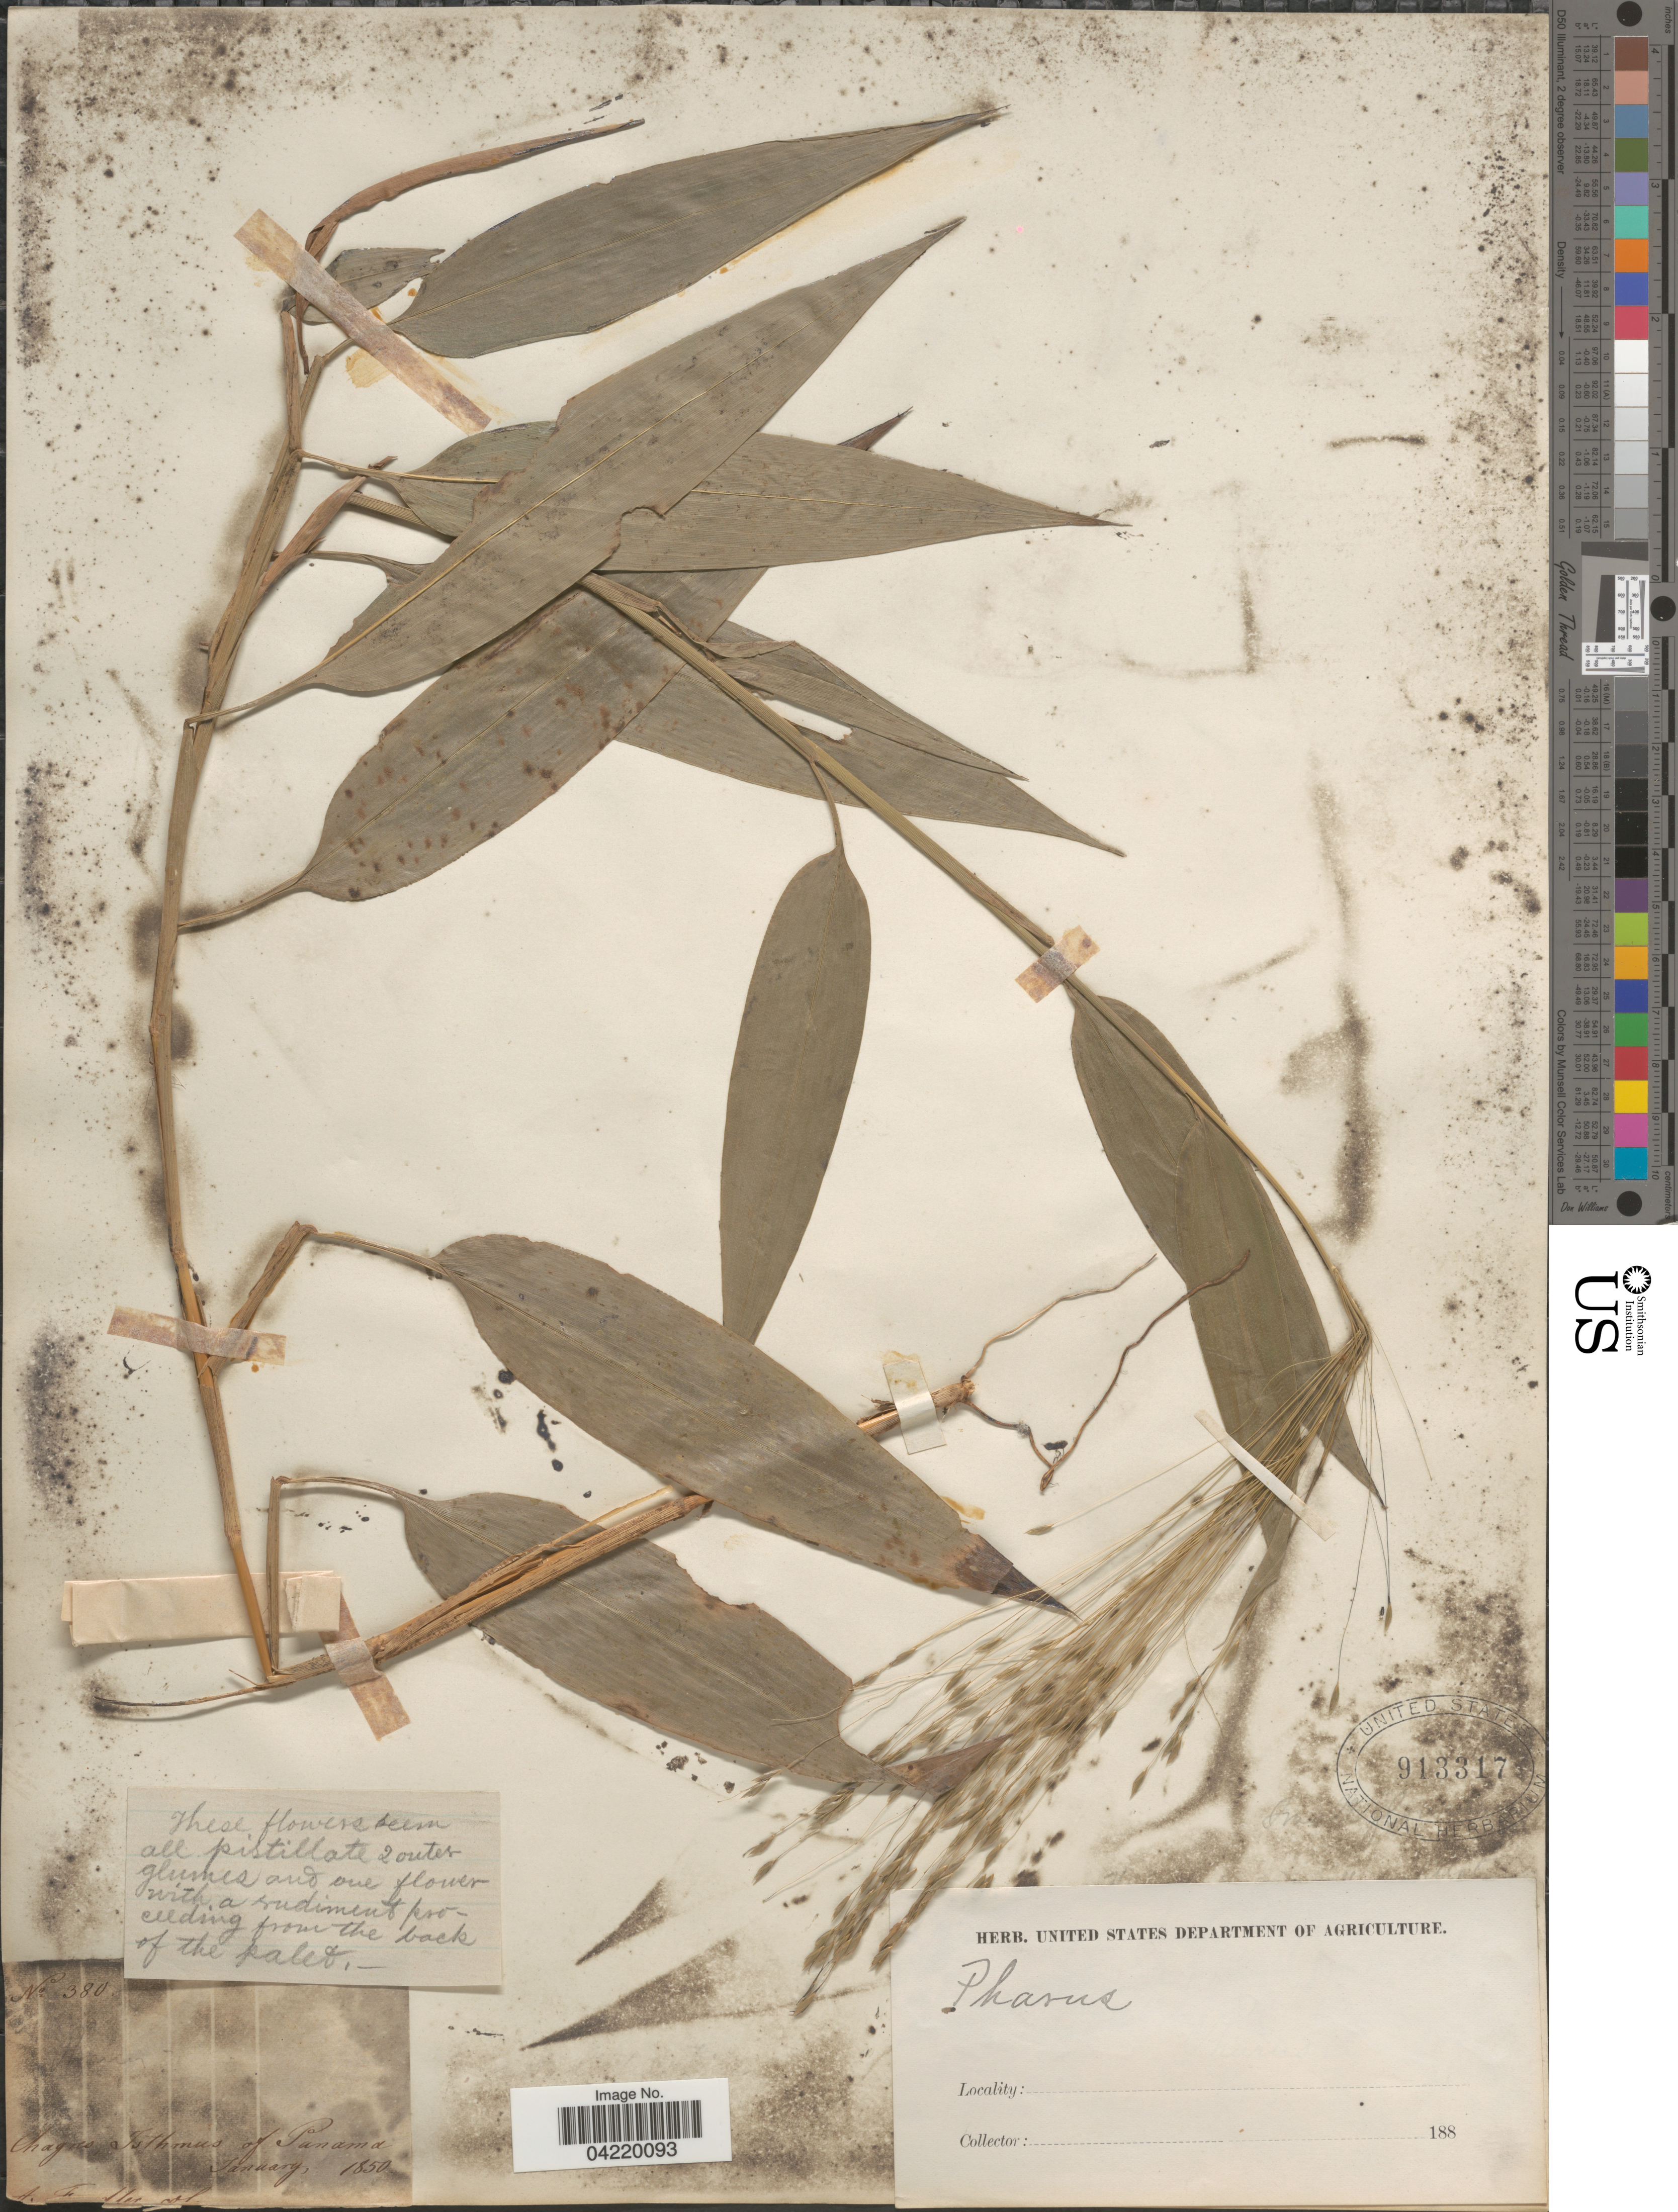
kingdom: Plantae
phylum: Tracheophyta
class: Liliopsida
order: Poales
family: Poaceae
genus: Orthoclada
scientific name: Orthoclada laxa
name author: P. Beauv.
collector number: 380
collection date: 1850-01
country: Panama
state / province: Colón / Panamá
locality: Chagres Isthmus of Panama.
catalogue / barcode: US 913317